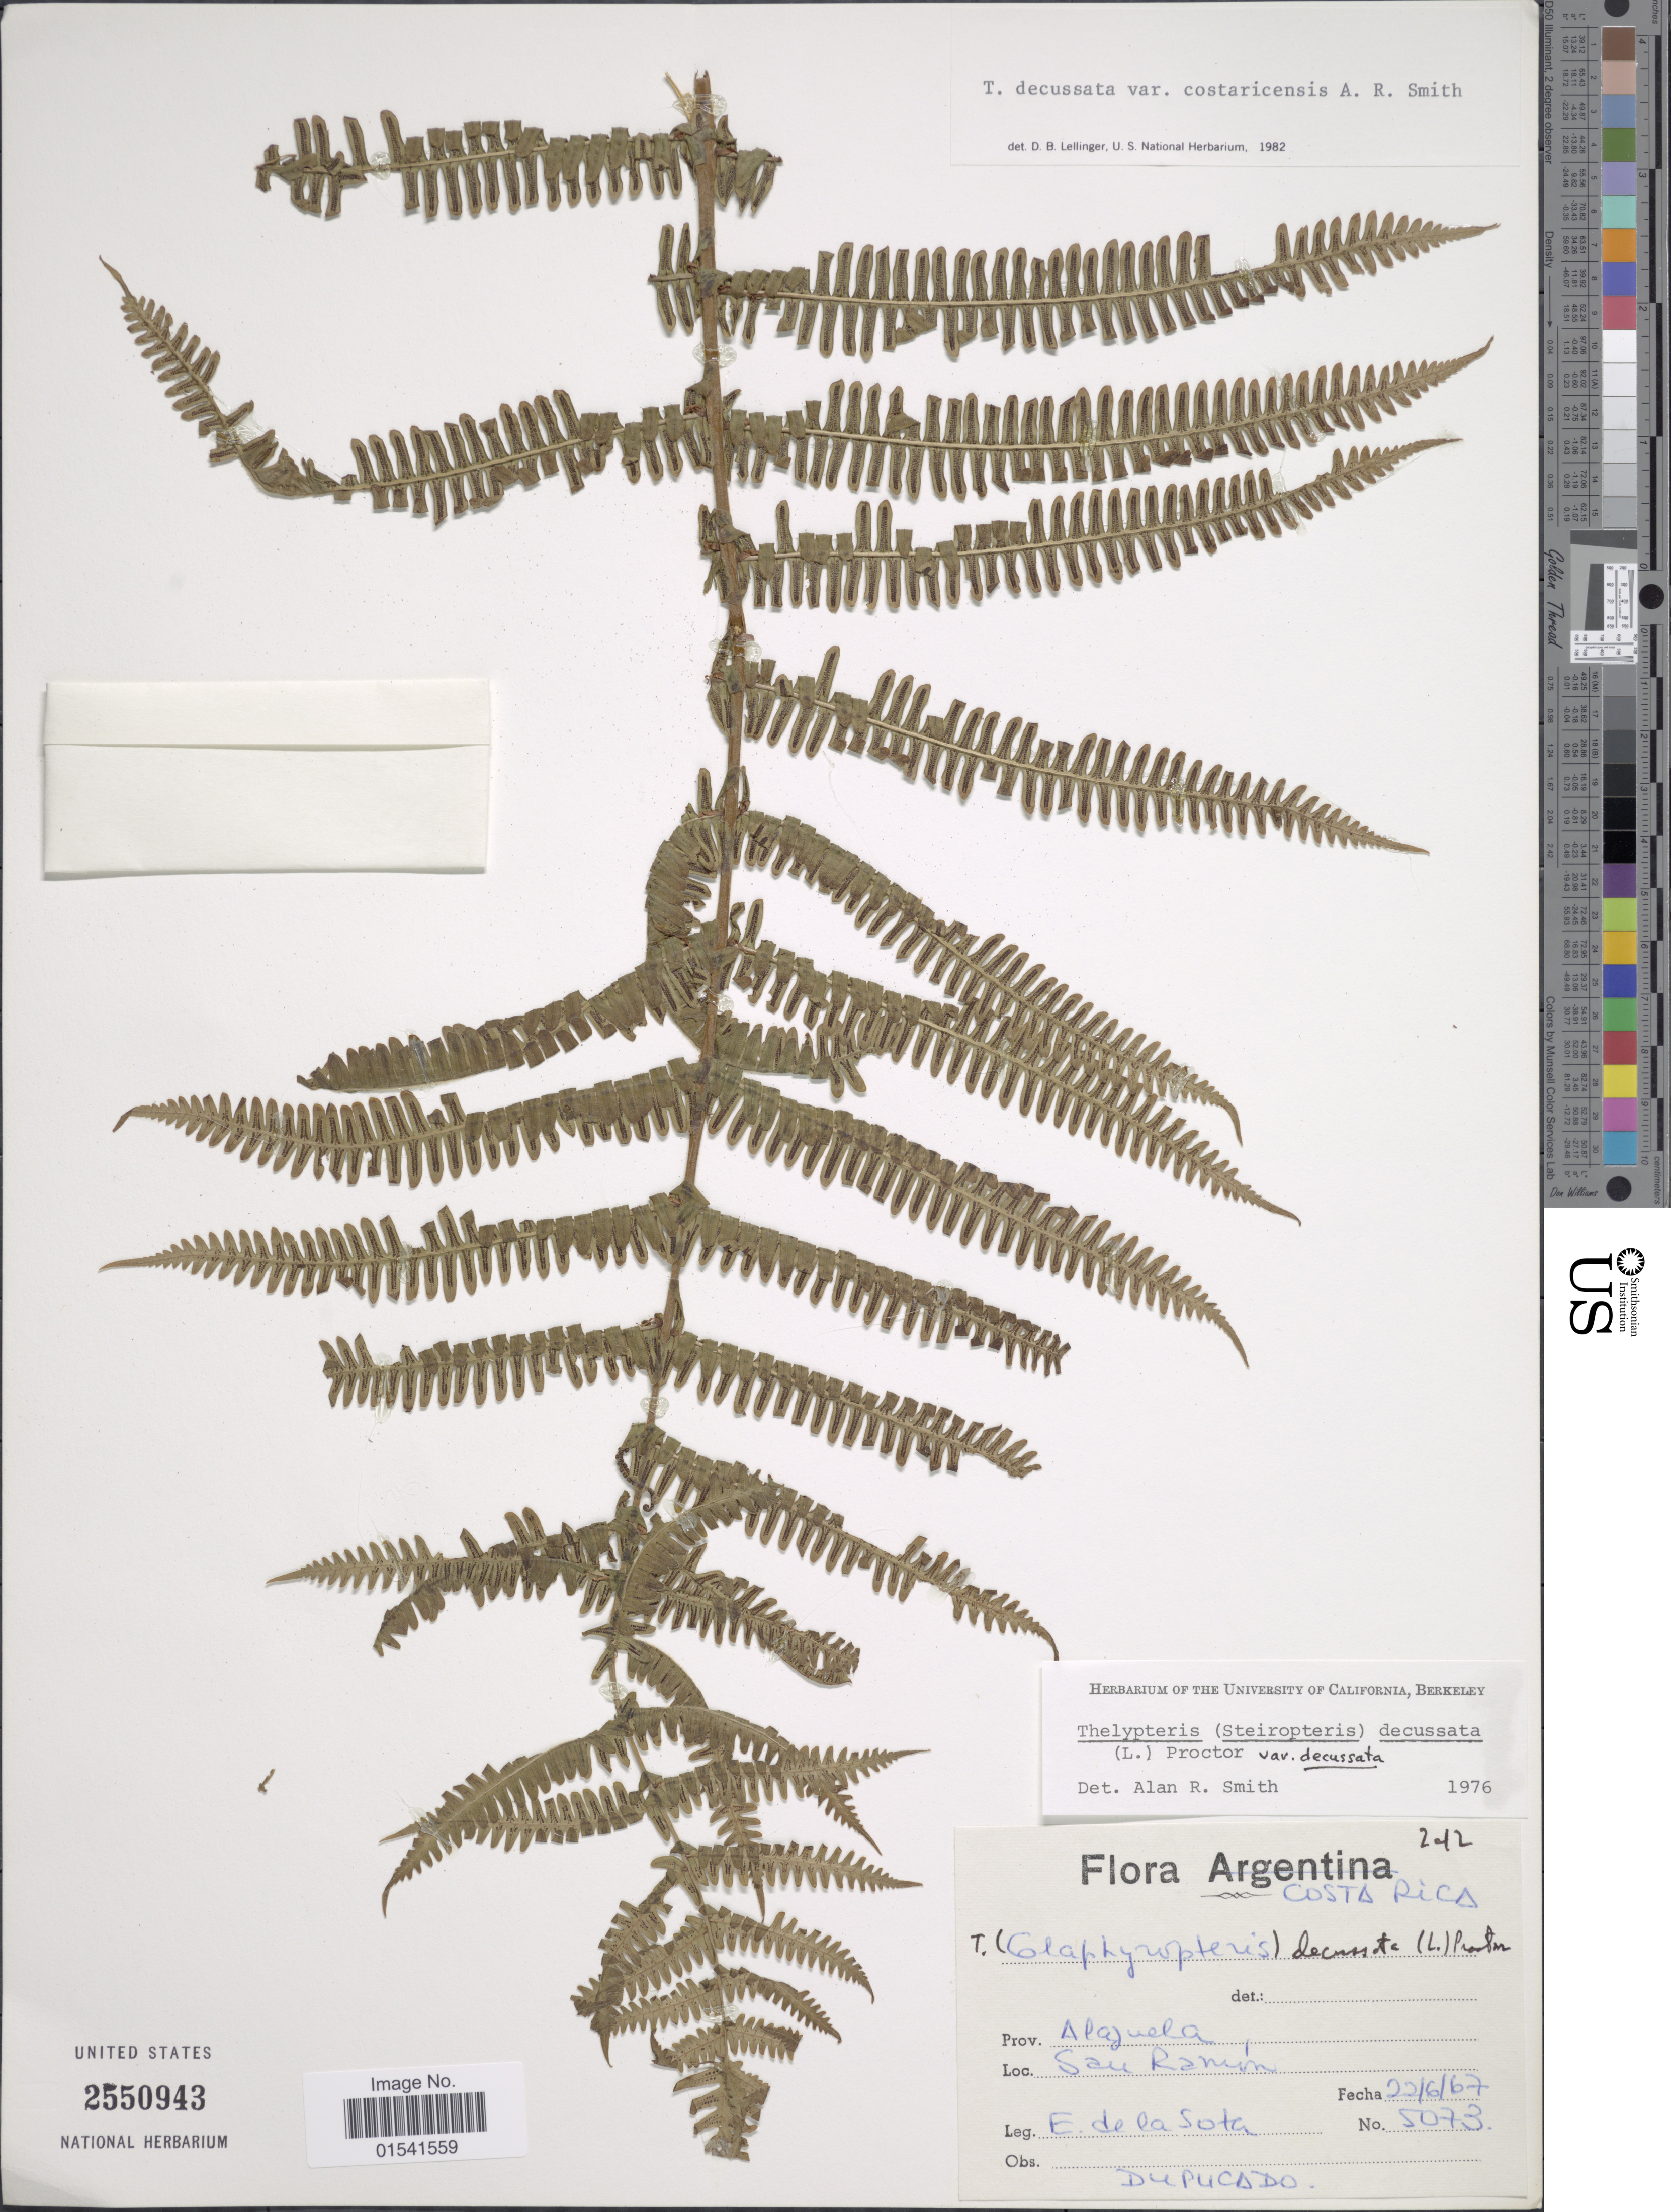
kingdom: Plantae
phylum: Tracheophyta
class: Polypodiopsida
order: Polypodiales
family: Thelypteridaceae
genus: Steiropteris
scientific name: Steiropteris decussata (L.) comb. nov., ined. 2015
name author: (L.)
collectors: E. R. de la Sota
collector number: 5073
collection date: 1967-06-22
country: Costa Rica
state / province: Alajuela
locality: San Ramón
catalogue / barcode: US 2550943